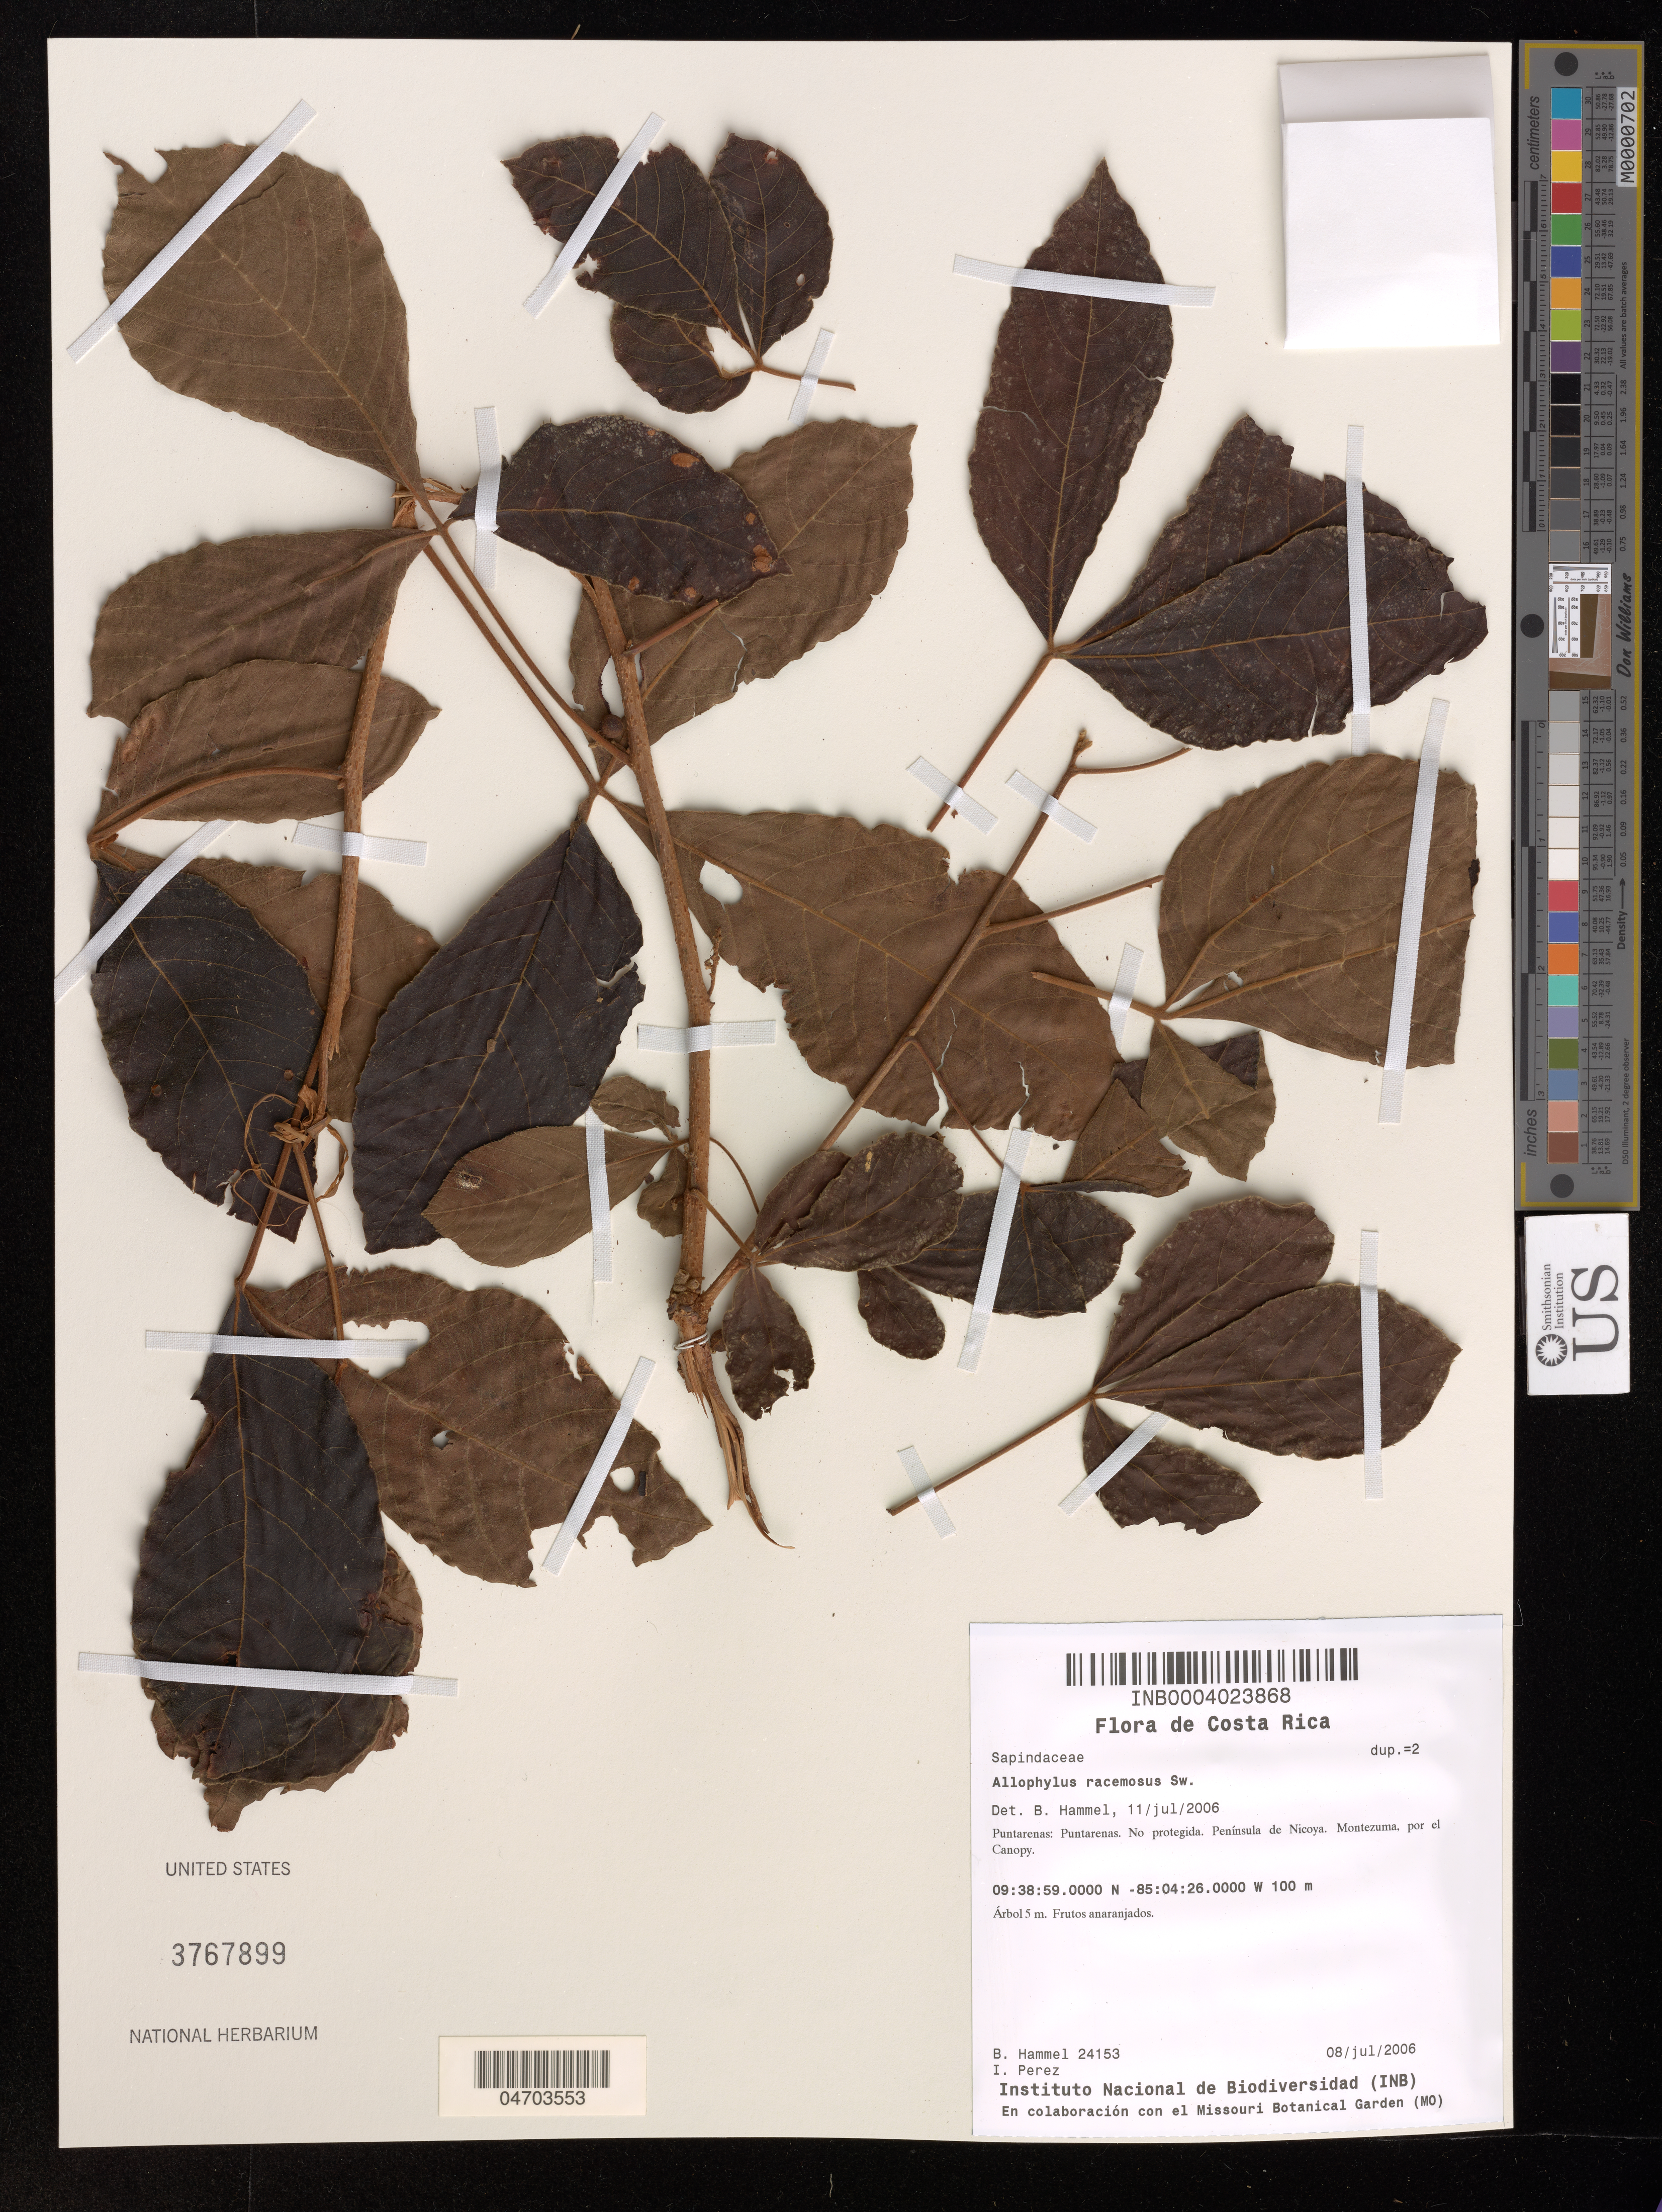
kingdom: Plantae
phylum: Tracheophyta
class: Magnoliopsida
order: Sapindales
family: Sapindaceae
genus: Allophylus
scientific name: Allophylus racemosus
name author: Sw.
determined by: Hammel, B.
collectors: B. Hammel & I. Perez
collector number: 24153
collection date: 2006-07-08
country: Costa Rica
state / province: Puntarenas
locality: No protegida. Peninsula de Nicoya. Montezuma. por el Canopy.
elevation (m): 100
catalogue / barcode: US 3767899